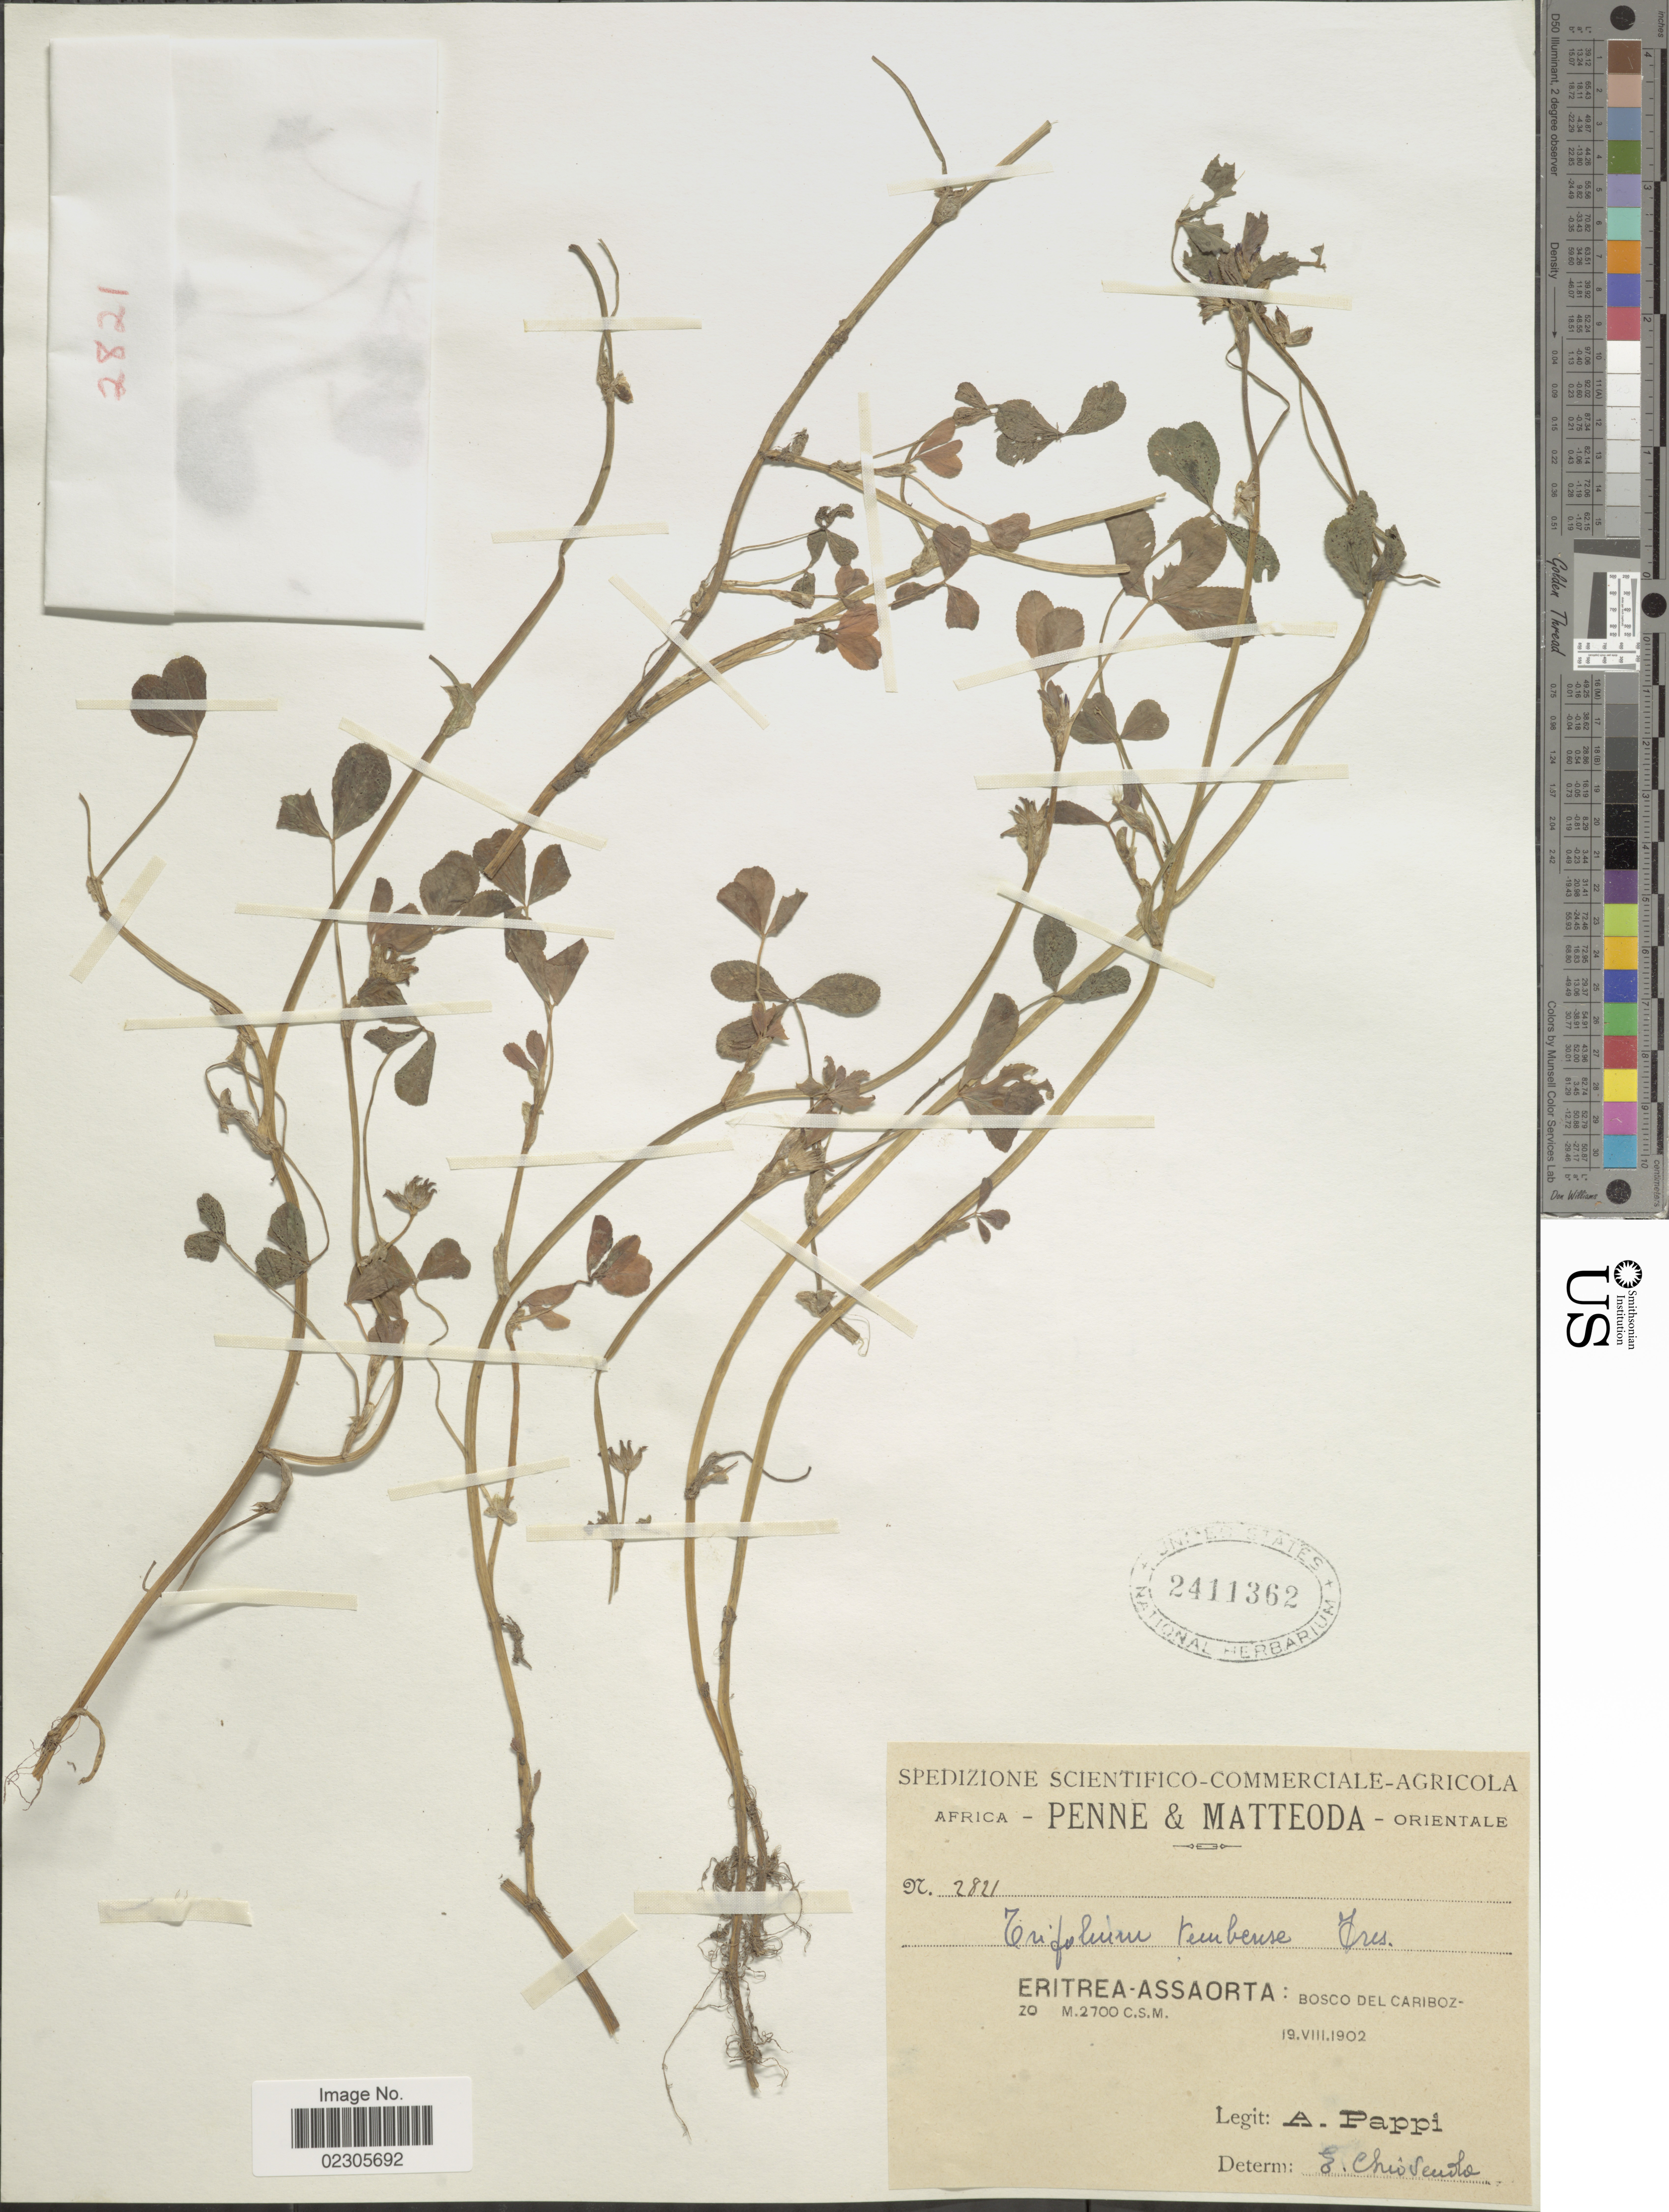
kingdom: Plantae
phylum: Tracheophyta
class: Magnoliopsida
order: Fabales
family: Fabaceae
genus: Trifolium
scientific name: Trifolium tembense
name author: Fresen.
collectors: A. Pappi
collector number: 2821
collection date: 1902-08-19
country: Eritrea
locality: Eritrea-Assoarta: Bosco del Cariboz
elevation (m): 2700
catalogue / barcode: US 2411362